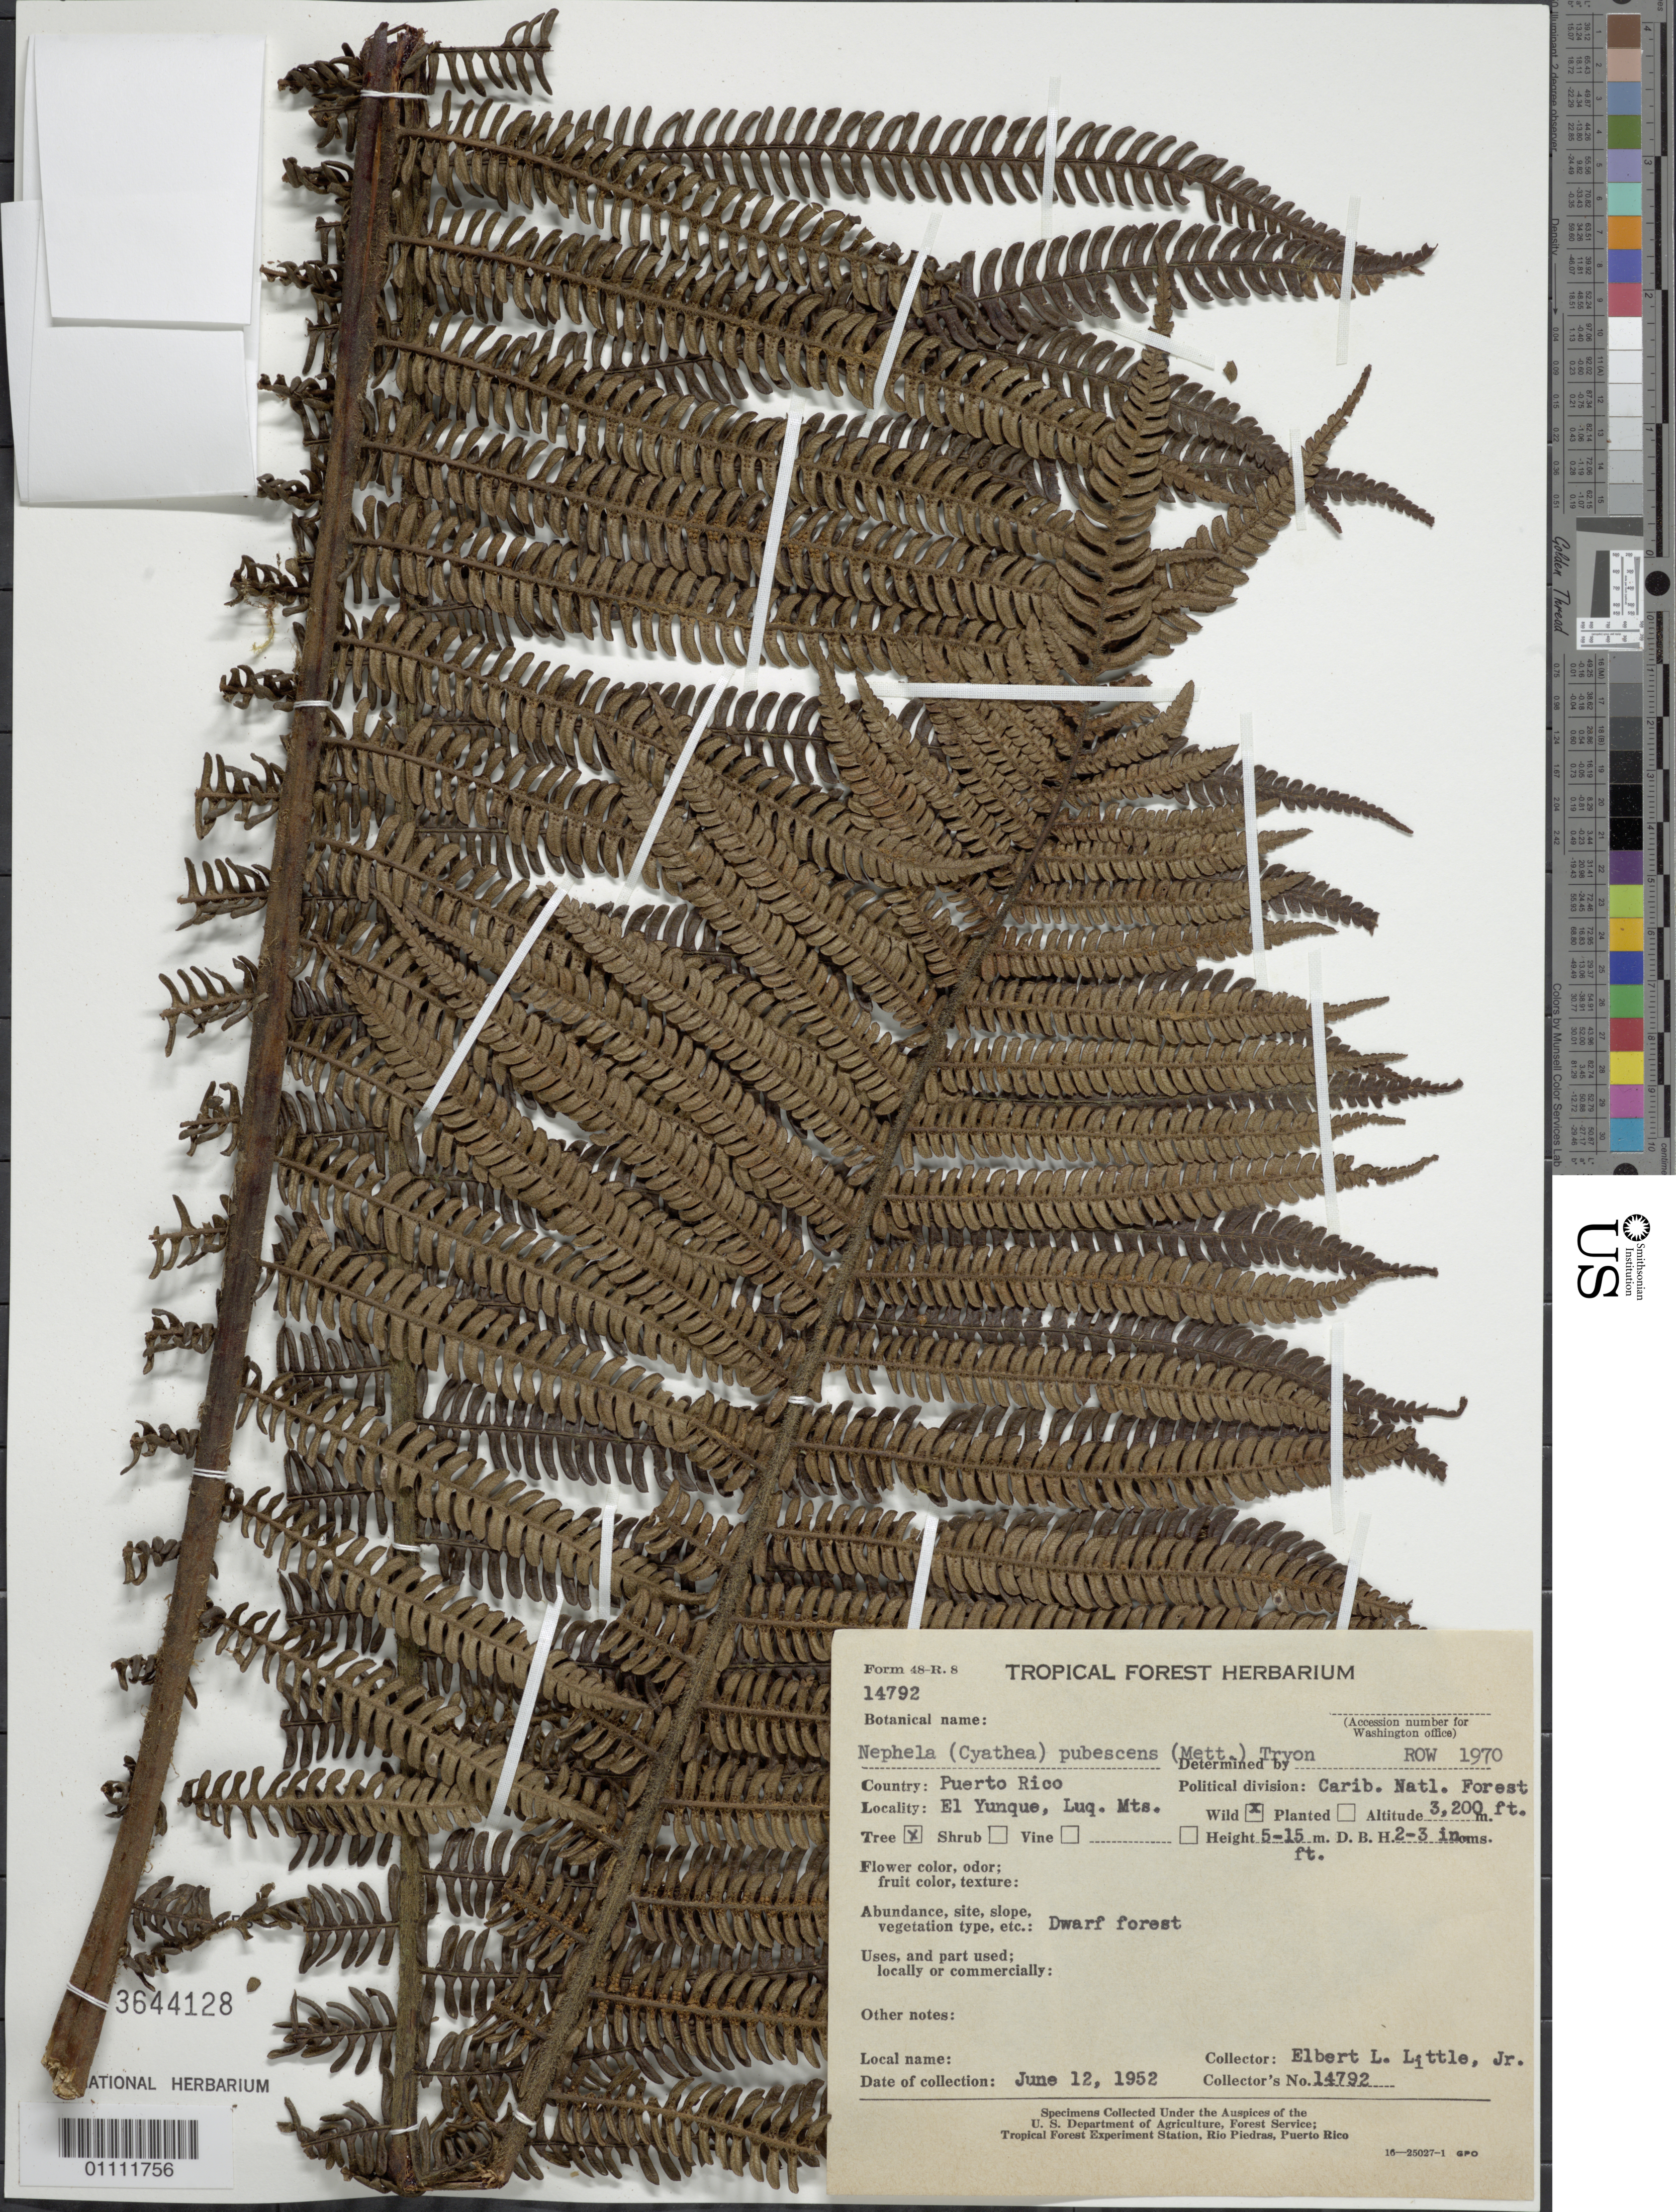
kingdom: Plantae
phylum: Tracheophyta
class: Polypodiopsida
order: Cyatheales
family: Cyatheaceae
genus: Cyathea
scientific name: Cyathea bipinnatifida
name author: (Baker) Domin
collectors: E. L. Little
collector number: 14792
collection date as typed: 12 Jun 1952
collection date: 1952-06-12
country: Puerto Rico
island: Puerto Rico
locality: Carib. Natl. Forest, El Yunque, Luq. Mts.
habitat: Dwarf forest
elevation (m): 975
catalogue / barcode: US 3644128